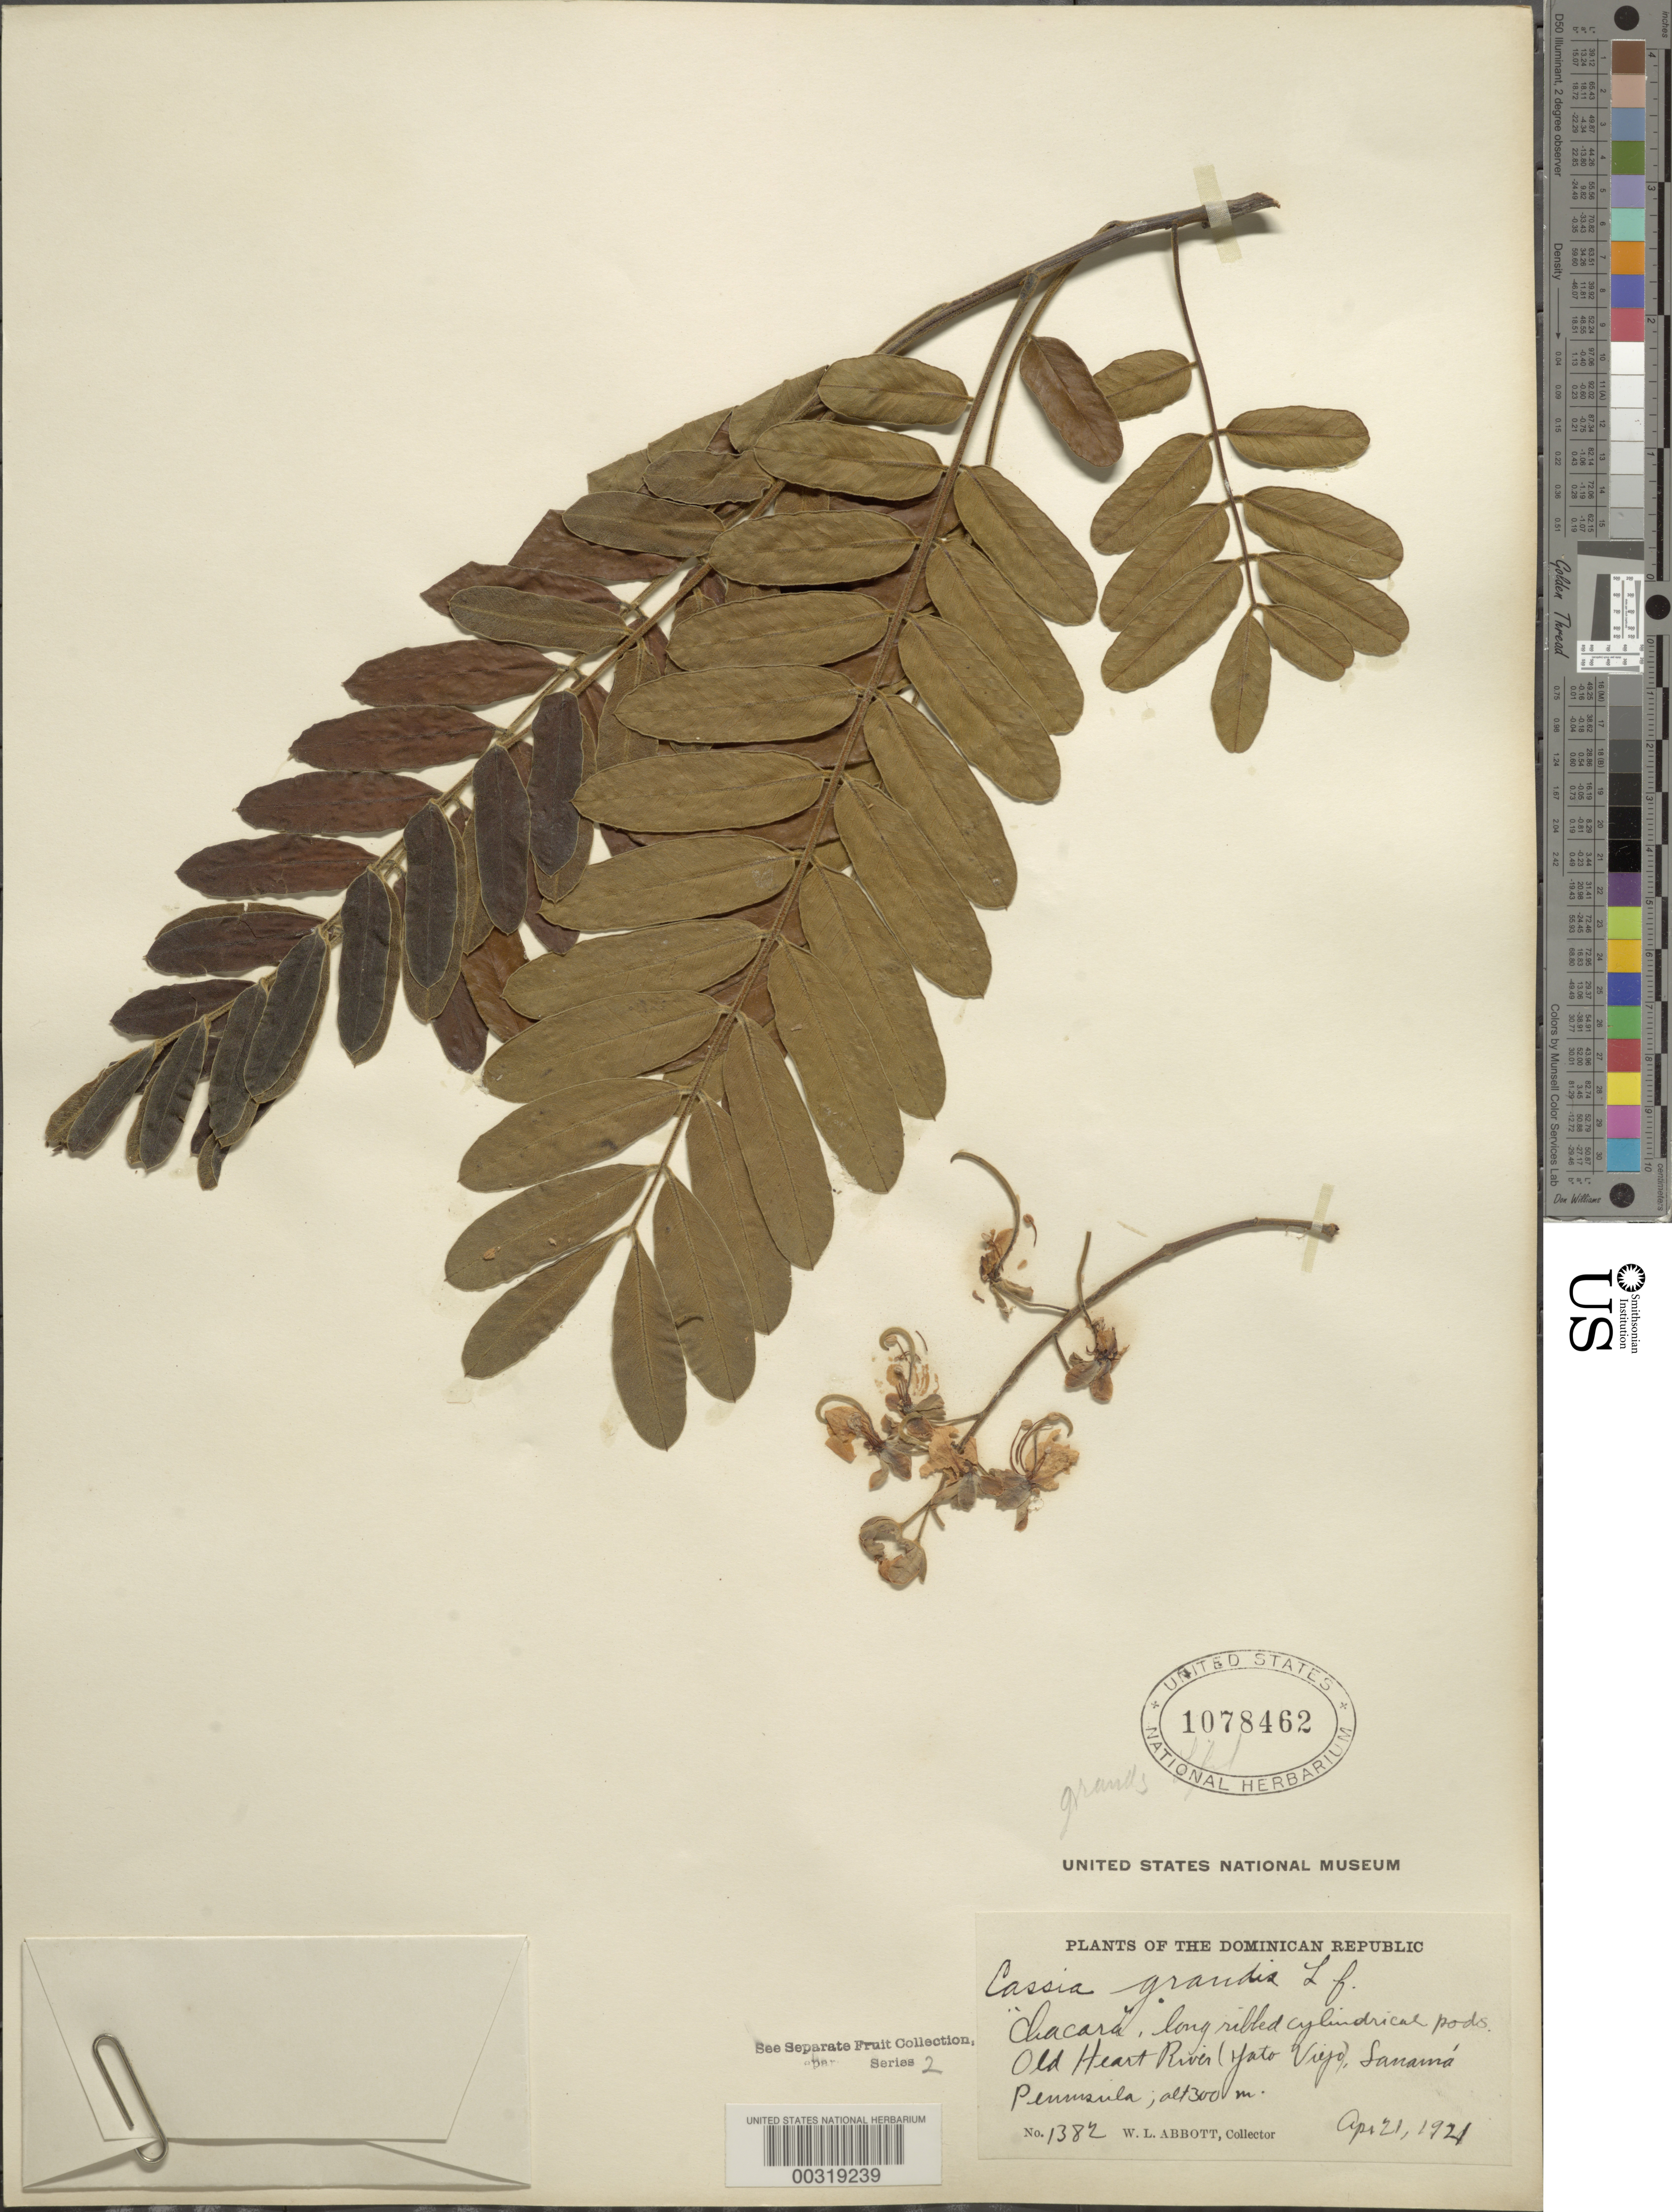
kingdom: Plantae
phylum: Tracheophyta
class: Magnoliopsida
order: Fabales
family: Fabaceae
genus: Cassia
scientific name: Cassia grandis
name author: L. f.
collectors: W. L. Abbott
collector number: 1382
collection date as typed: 21 Apr 1921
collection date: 1921-04-21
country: Dominican Republic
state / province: Samaná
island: Hispaniola Island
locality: Old hear rivier (yato viejo), sanama peninsula [Samana Peninsula]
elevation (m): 300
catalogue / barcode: US 1078462